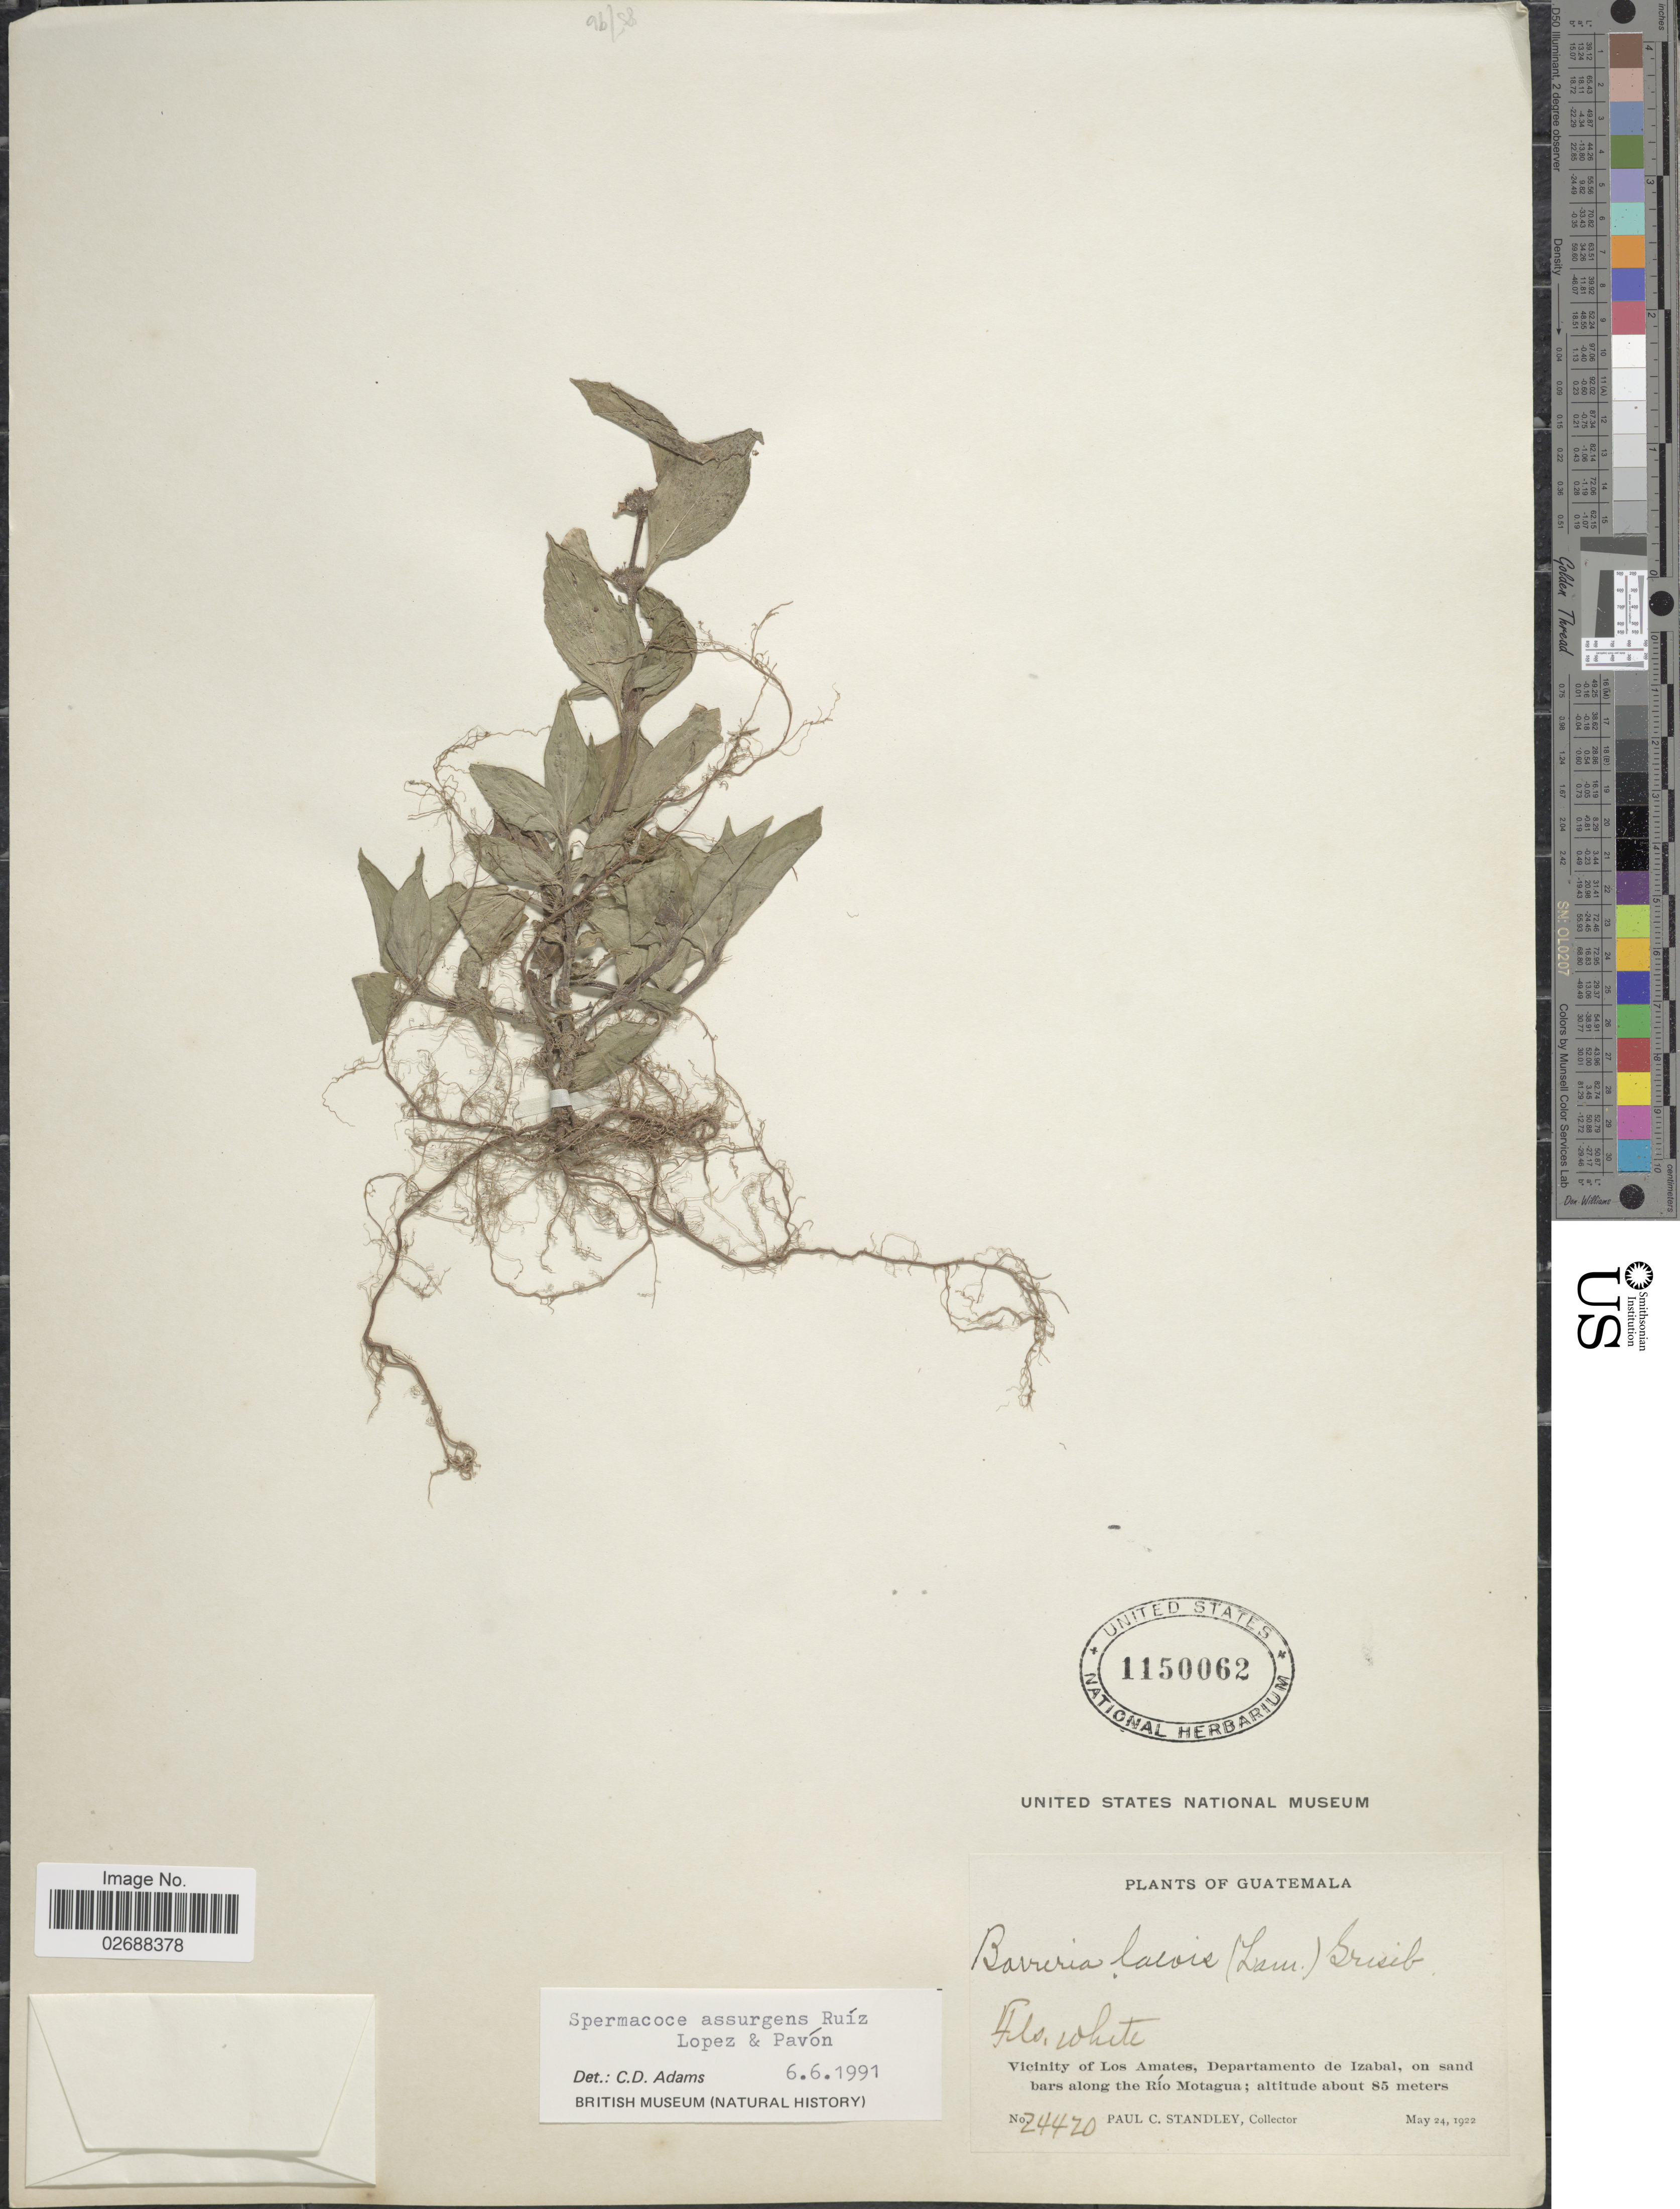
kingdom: Plantae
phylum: Tracheophyta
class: Magnoliopsida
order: Gentianales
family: Rubiaceae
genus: Borreria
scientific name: Borreria assurgens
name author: (Ruiz & Pav.) Griseb.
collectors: P. C. Standley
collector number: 24420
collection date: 1922-05-24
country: Guatemala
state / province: Izabal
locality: Vicinity of Los Amates, along the Río Motagua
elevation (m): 85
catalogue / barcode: US 1150062